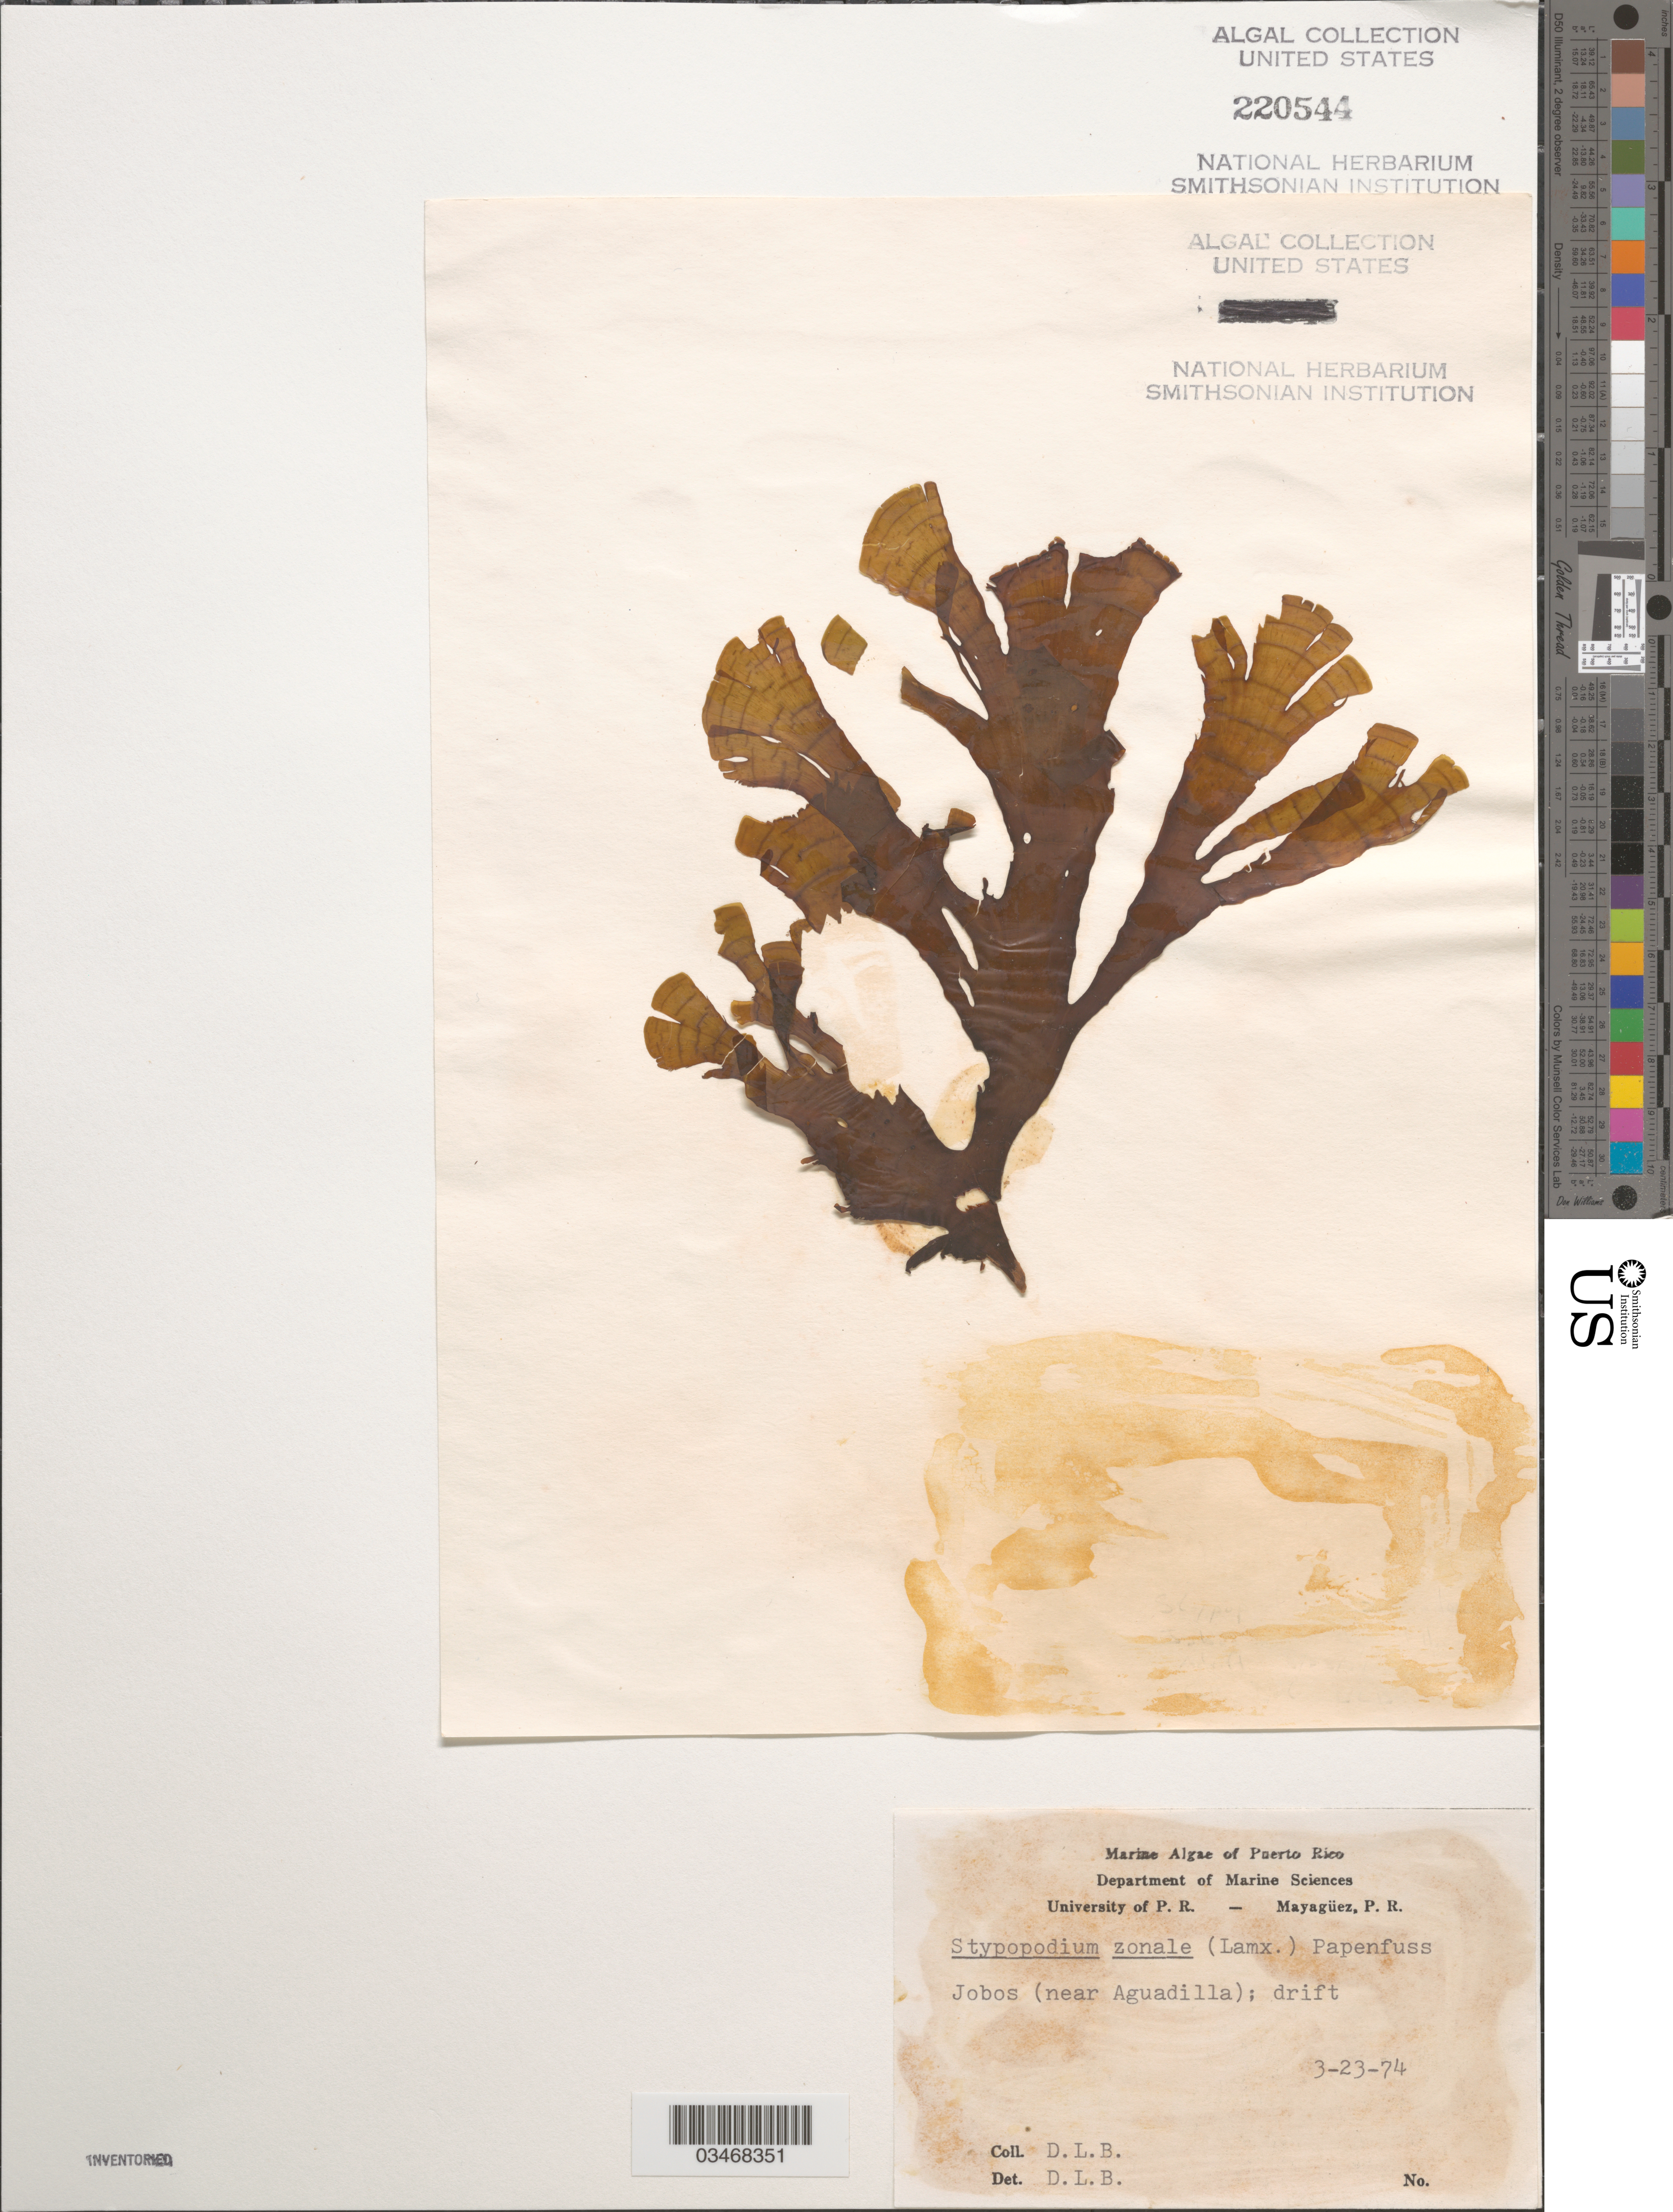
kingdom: Chromista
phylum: Ochrophyta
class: Phaeophyceae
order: Dictyotales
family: Dictyotaceae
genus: Stypopodium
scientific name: Stypopodium zonale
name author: (J.V.Lamouroux) Papenf.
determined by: Ballantine, D. L.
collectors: D.L. Ballantine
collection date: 1974-03-23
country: Puerto Rico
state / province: Aguadilla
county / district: Jobos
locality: near Aguadilla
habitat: Drift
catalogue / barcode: US 220544